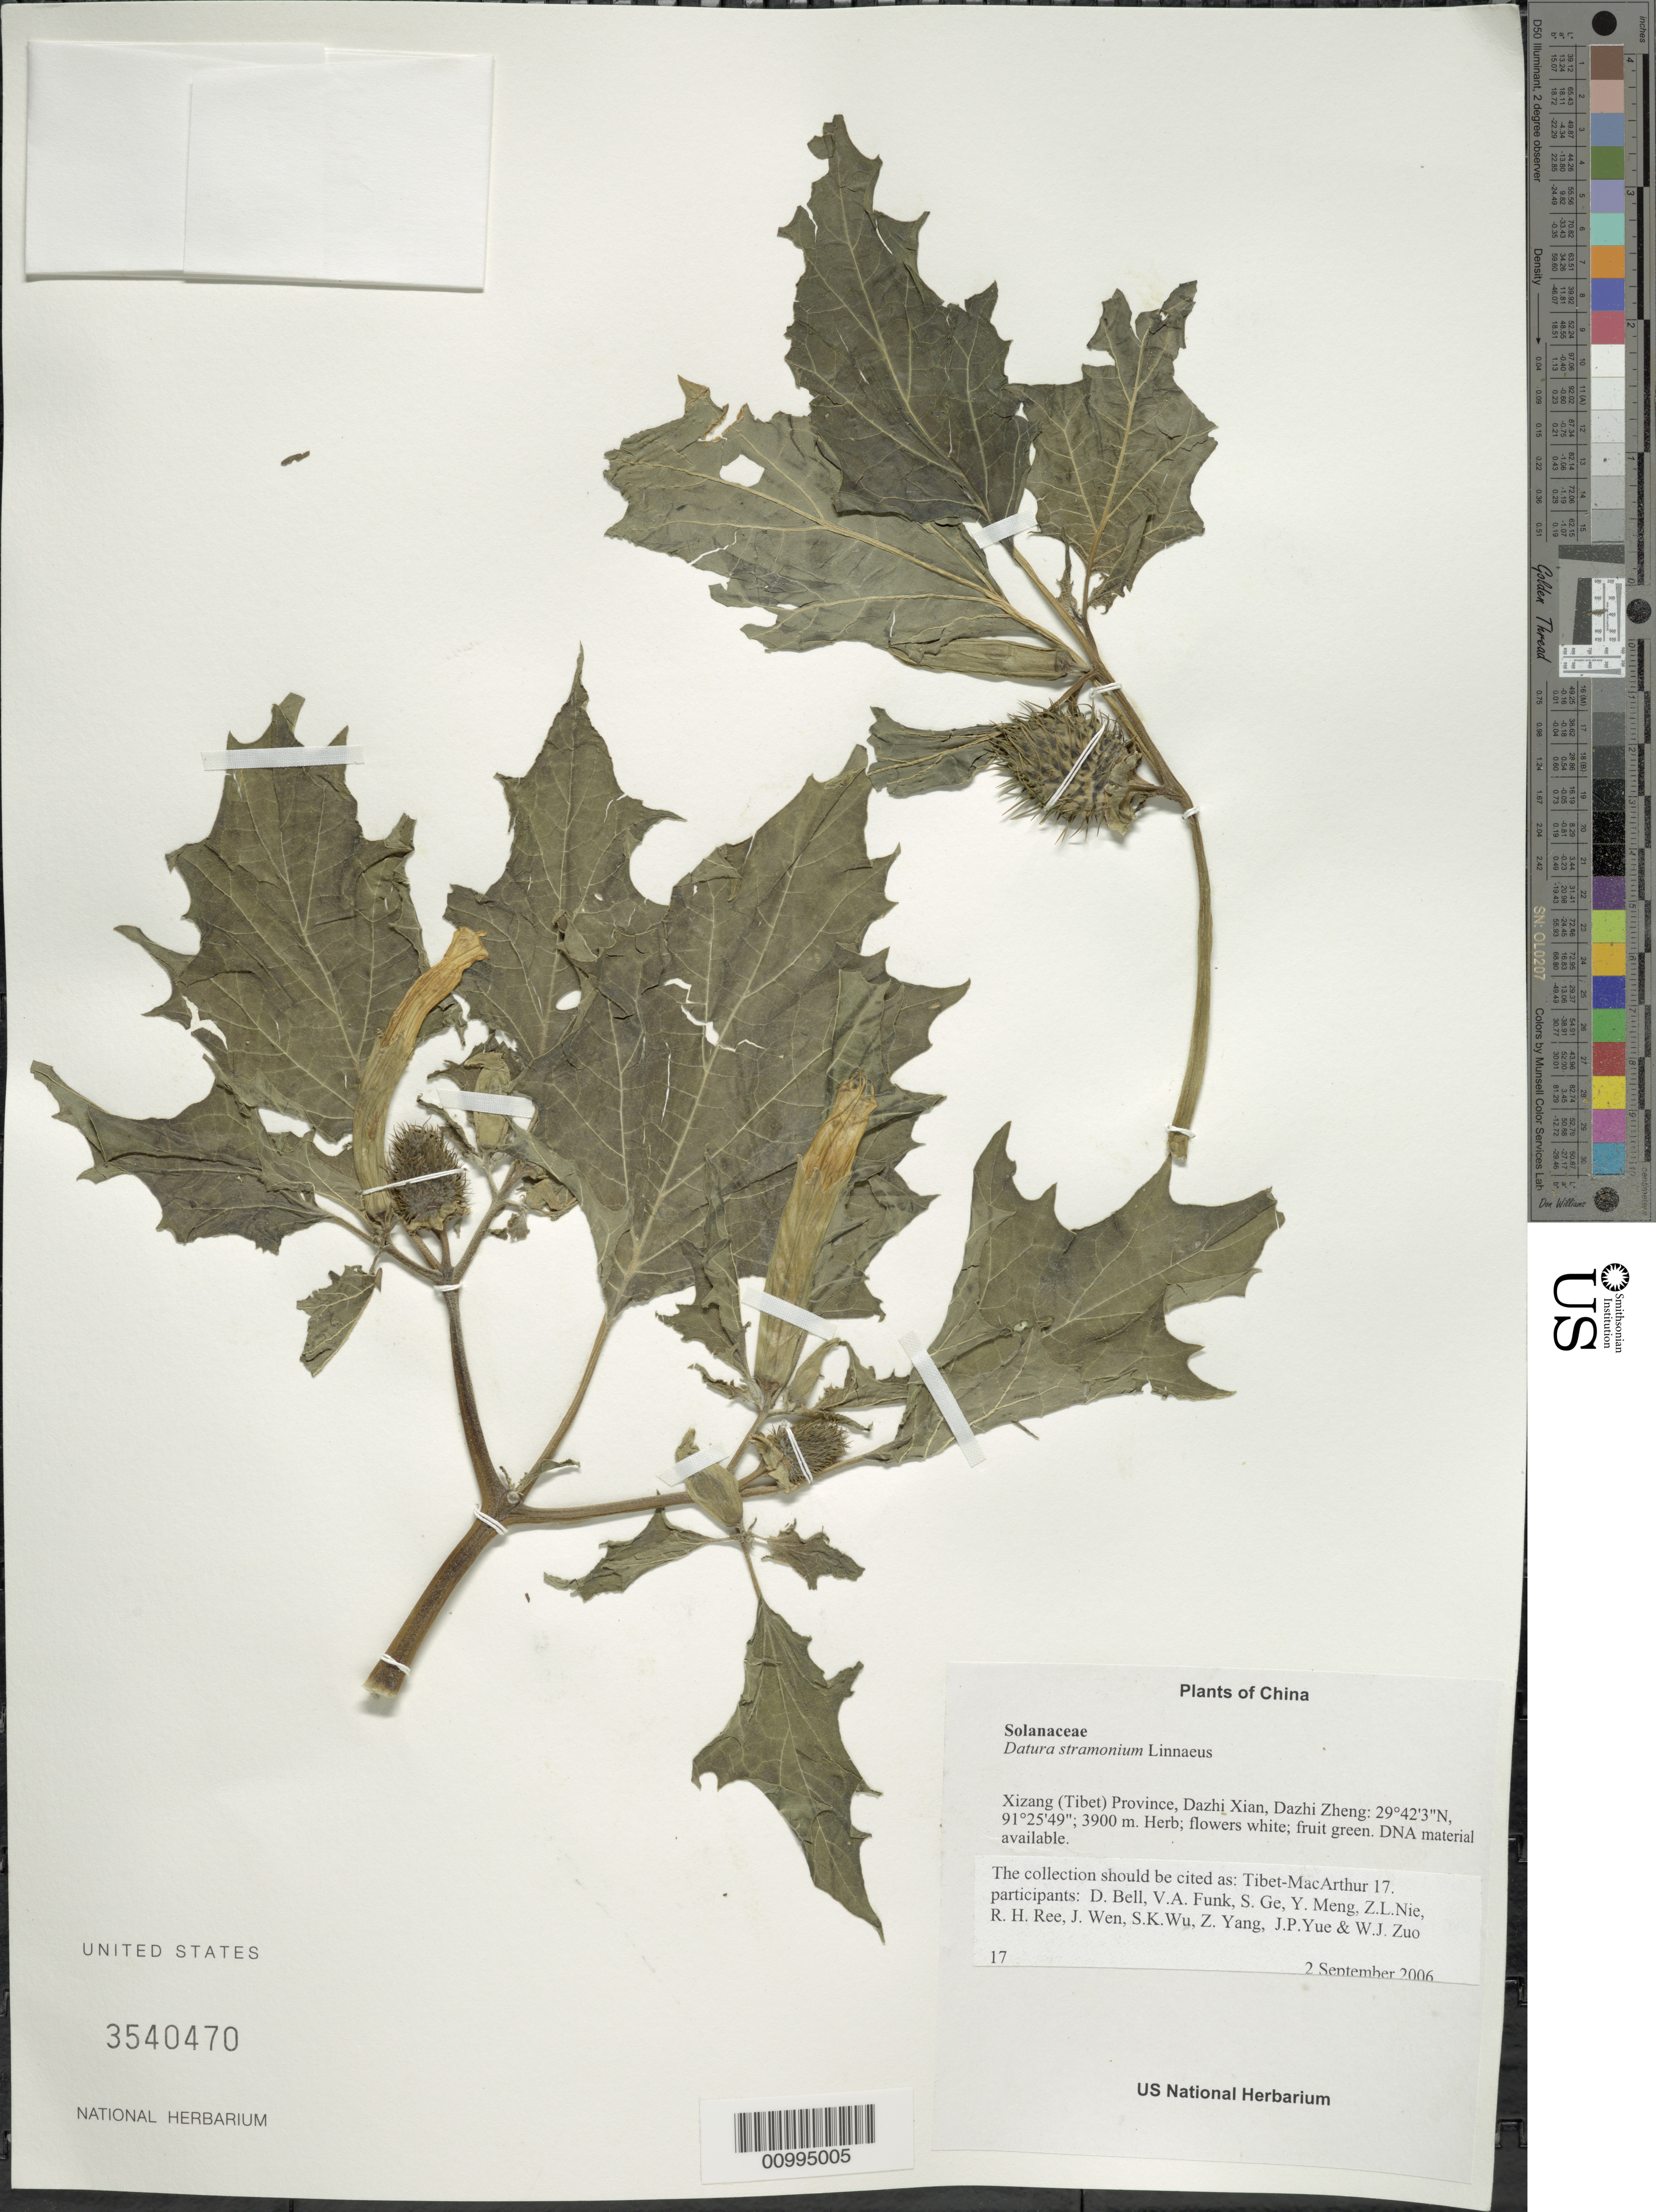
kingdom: Plantae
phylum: Tracheophyta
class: Magnoliopsida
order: Solanales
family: Solanaceae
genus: Datura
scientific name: Datura stramonium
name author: L.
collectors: Tibet-MacArthur, D. A. Bell, V. Funk, S. Ge, Y. Meng, Z. Nie, R. Ree, J. Wen, S. K. Wu, Z. Yang, J. Yue & W. Zuo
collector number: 17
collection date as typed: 02 Sep 2006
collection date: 2006-09-02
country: China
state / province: Xizang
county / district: Dazhi Xian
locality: Dazhi Zheng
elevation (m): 3900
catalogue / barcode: US 3540470